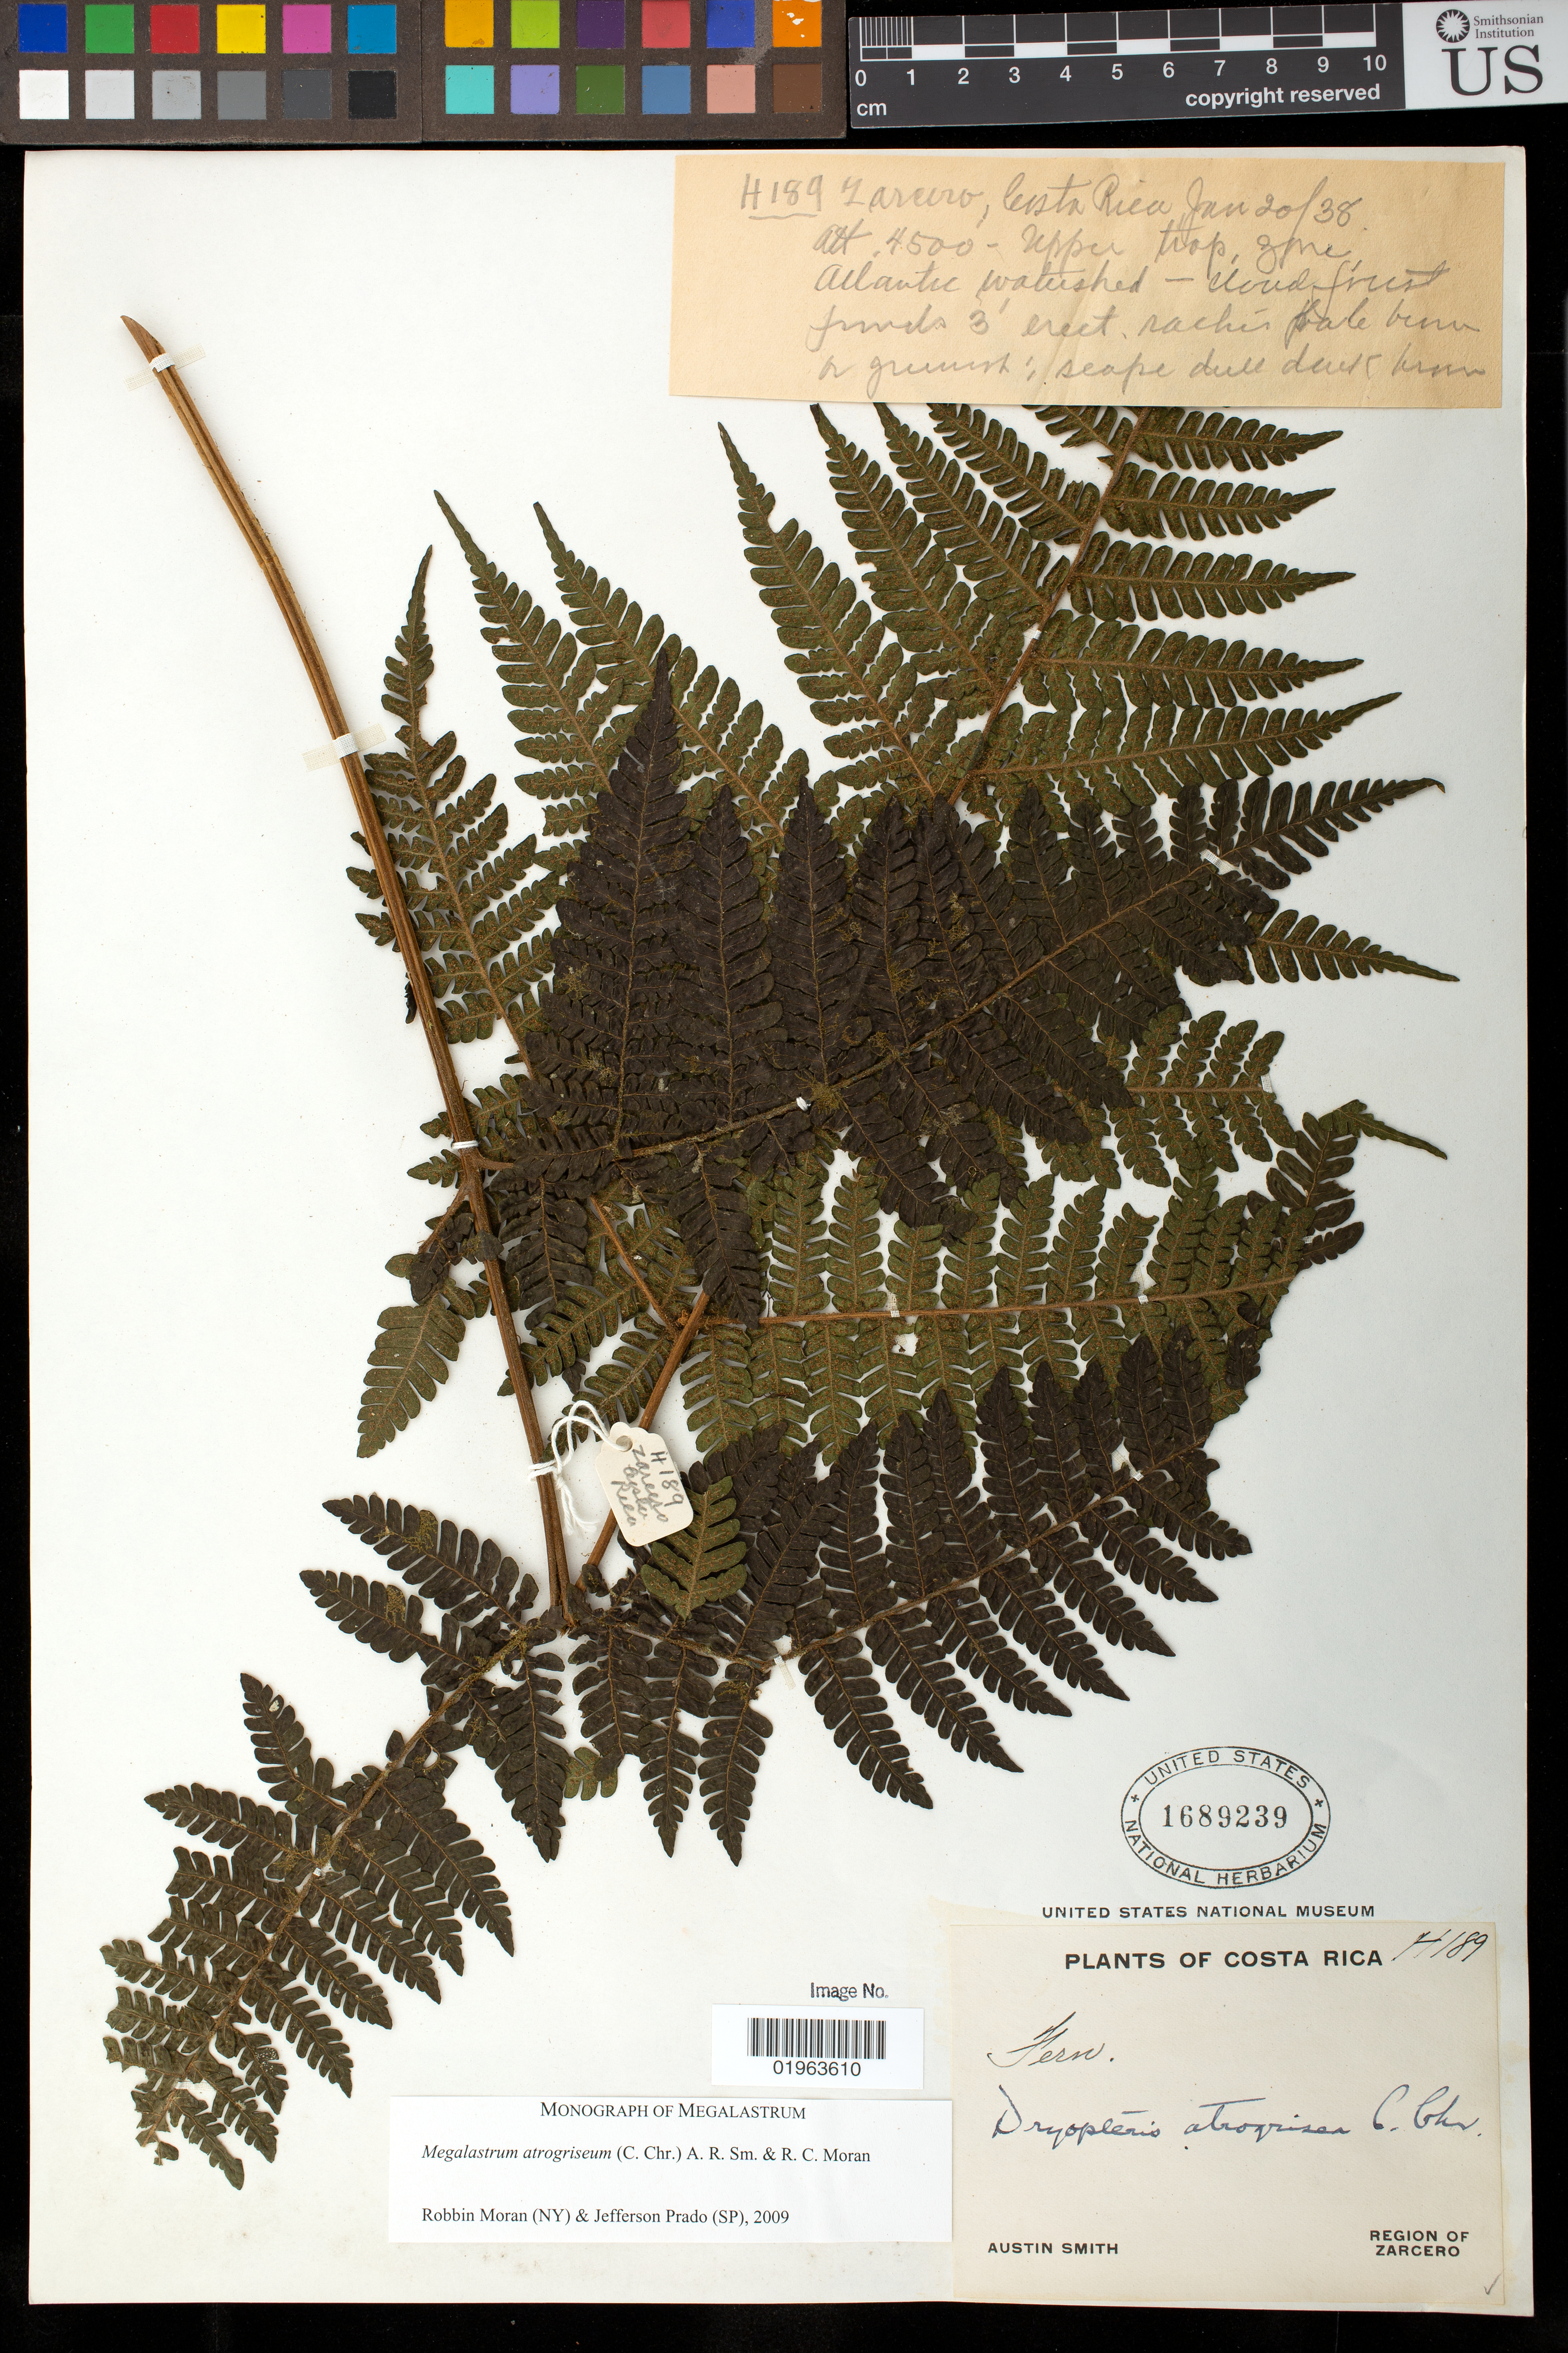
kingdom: Plantae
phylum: Tracheophyta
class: Polypodiopsida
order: Polypodiales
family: Dryopteridaceae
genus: Megalastrum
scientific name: Megalastrum atrogriseum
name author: (C. Chr.) A.R. Sm. & R.C. Moran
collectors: Aust P. Smith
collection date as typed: s.d.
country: Costa Rica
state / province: Alajuela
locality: Zarcero region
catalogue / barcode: US 1689239